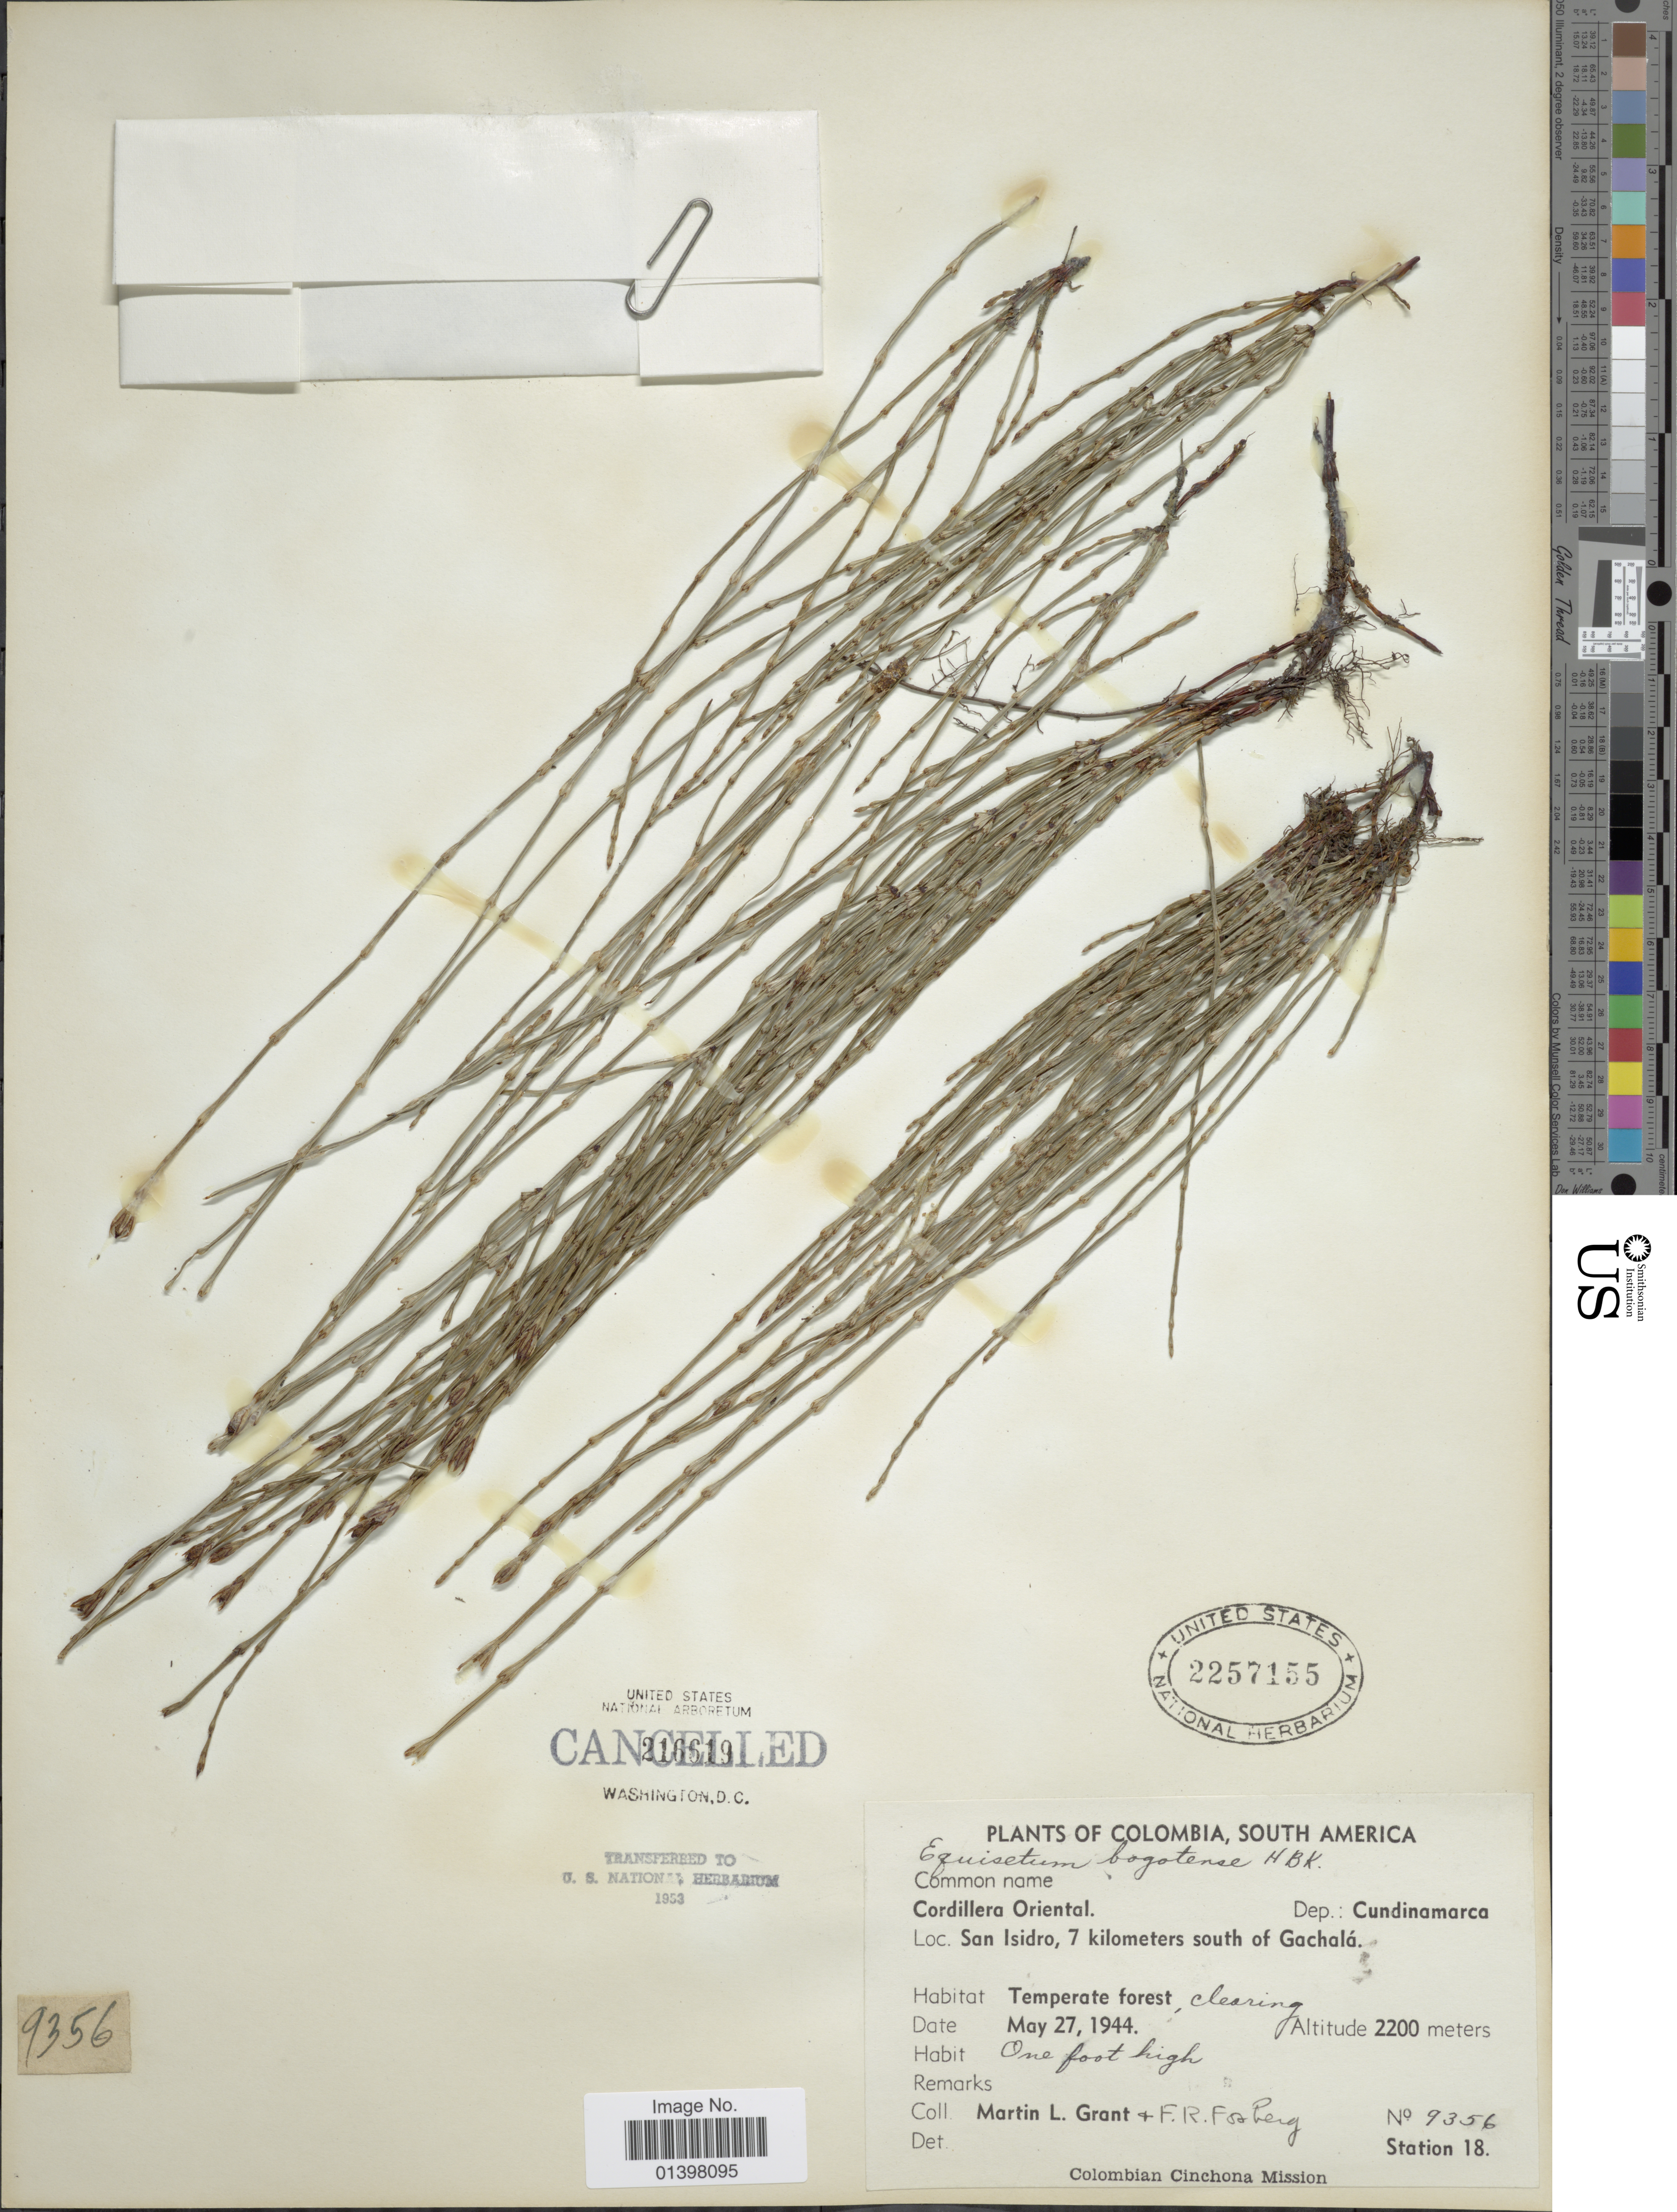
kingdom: Plantae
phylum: Tracheophyta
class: Polypodiopsida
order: Equisetales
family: Equisetaceae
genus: Equisetum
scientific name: Equisetum bogotense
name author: Kunth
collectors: M. L. Grant & F. R. Fosberg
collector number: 9356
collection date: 1944-03-27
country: Colombia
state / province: Cundinamarca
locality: Cordillera Oriental, San Isidro, 7 kilometers south of Gachalá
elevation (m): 2200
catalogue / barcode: US 2257155